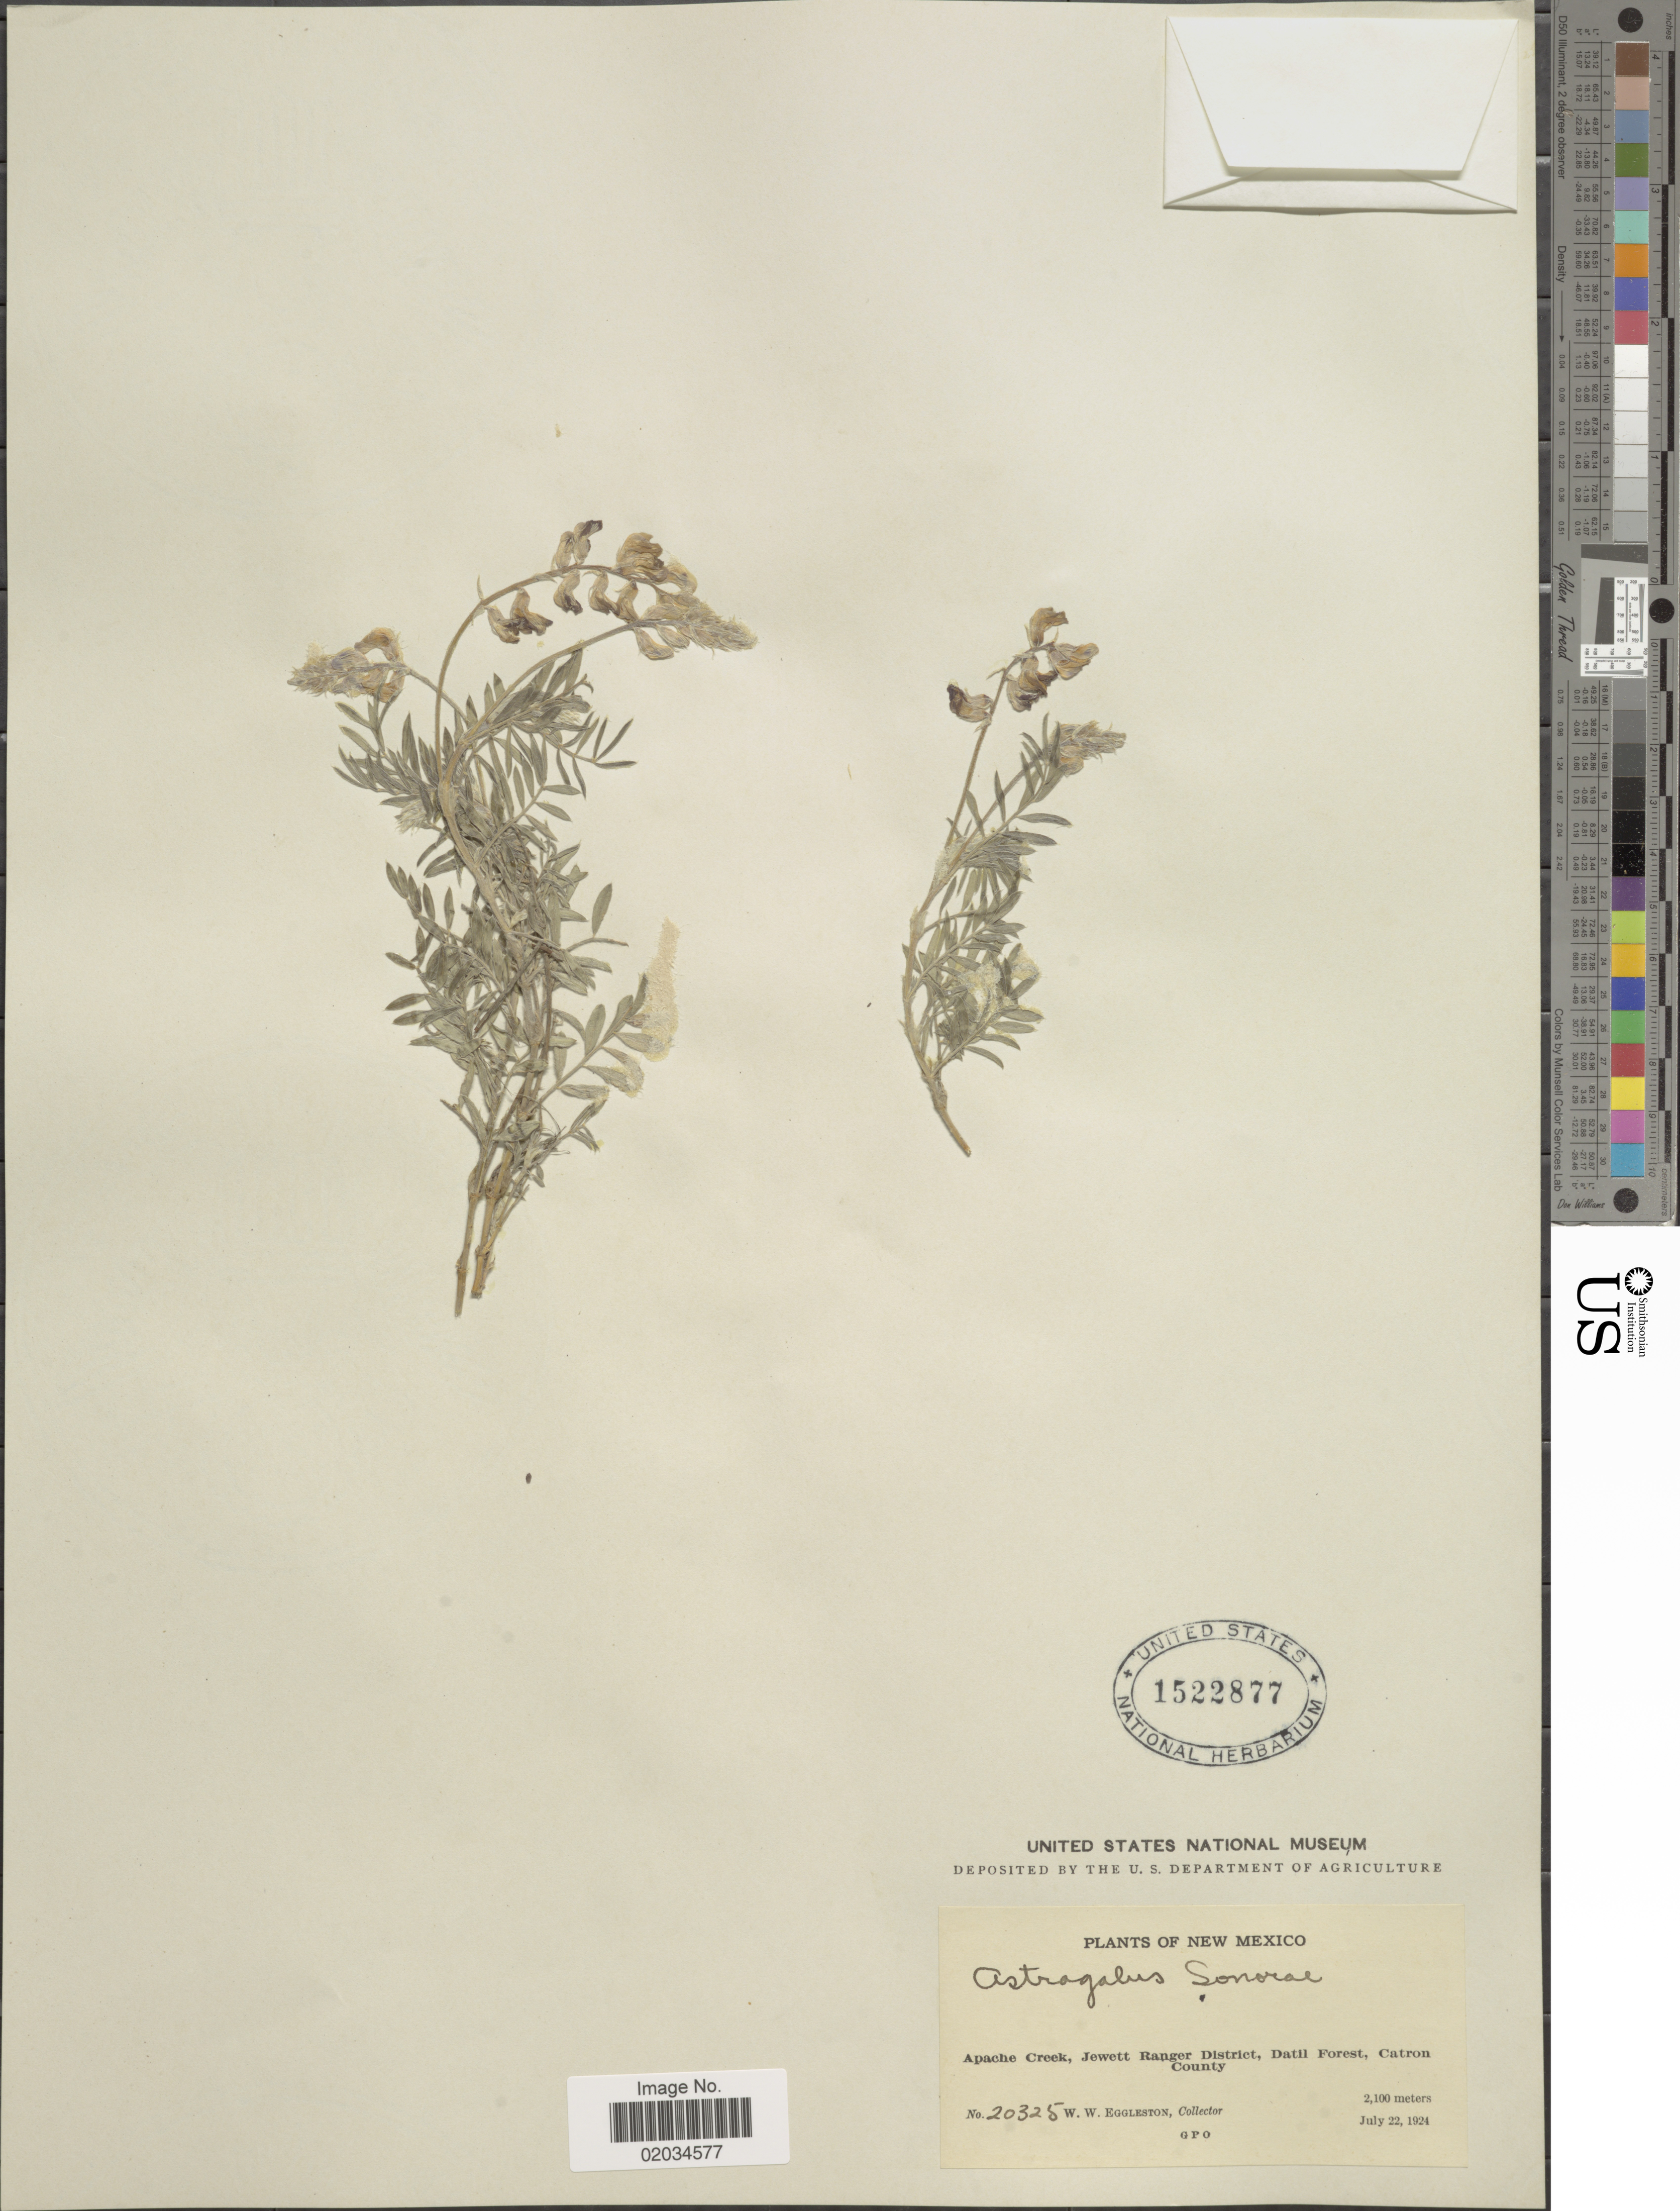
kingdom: Plantae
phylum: Tracheophyta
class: Magnoliopsida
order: Fabales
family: Fabaceae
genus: Astragalus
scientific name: Astragalus sonorae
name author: A. Gray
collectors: W. W. Eggleston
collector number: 20325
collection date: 1924-07-22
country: United States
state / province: New Mexico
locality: Apache Creek, Jewett Ranger District, Datil Forest, Catron County.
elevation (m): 2100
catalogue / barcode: US 1522877